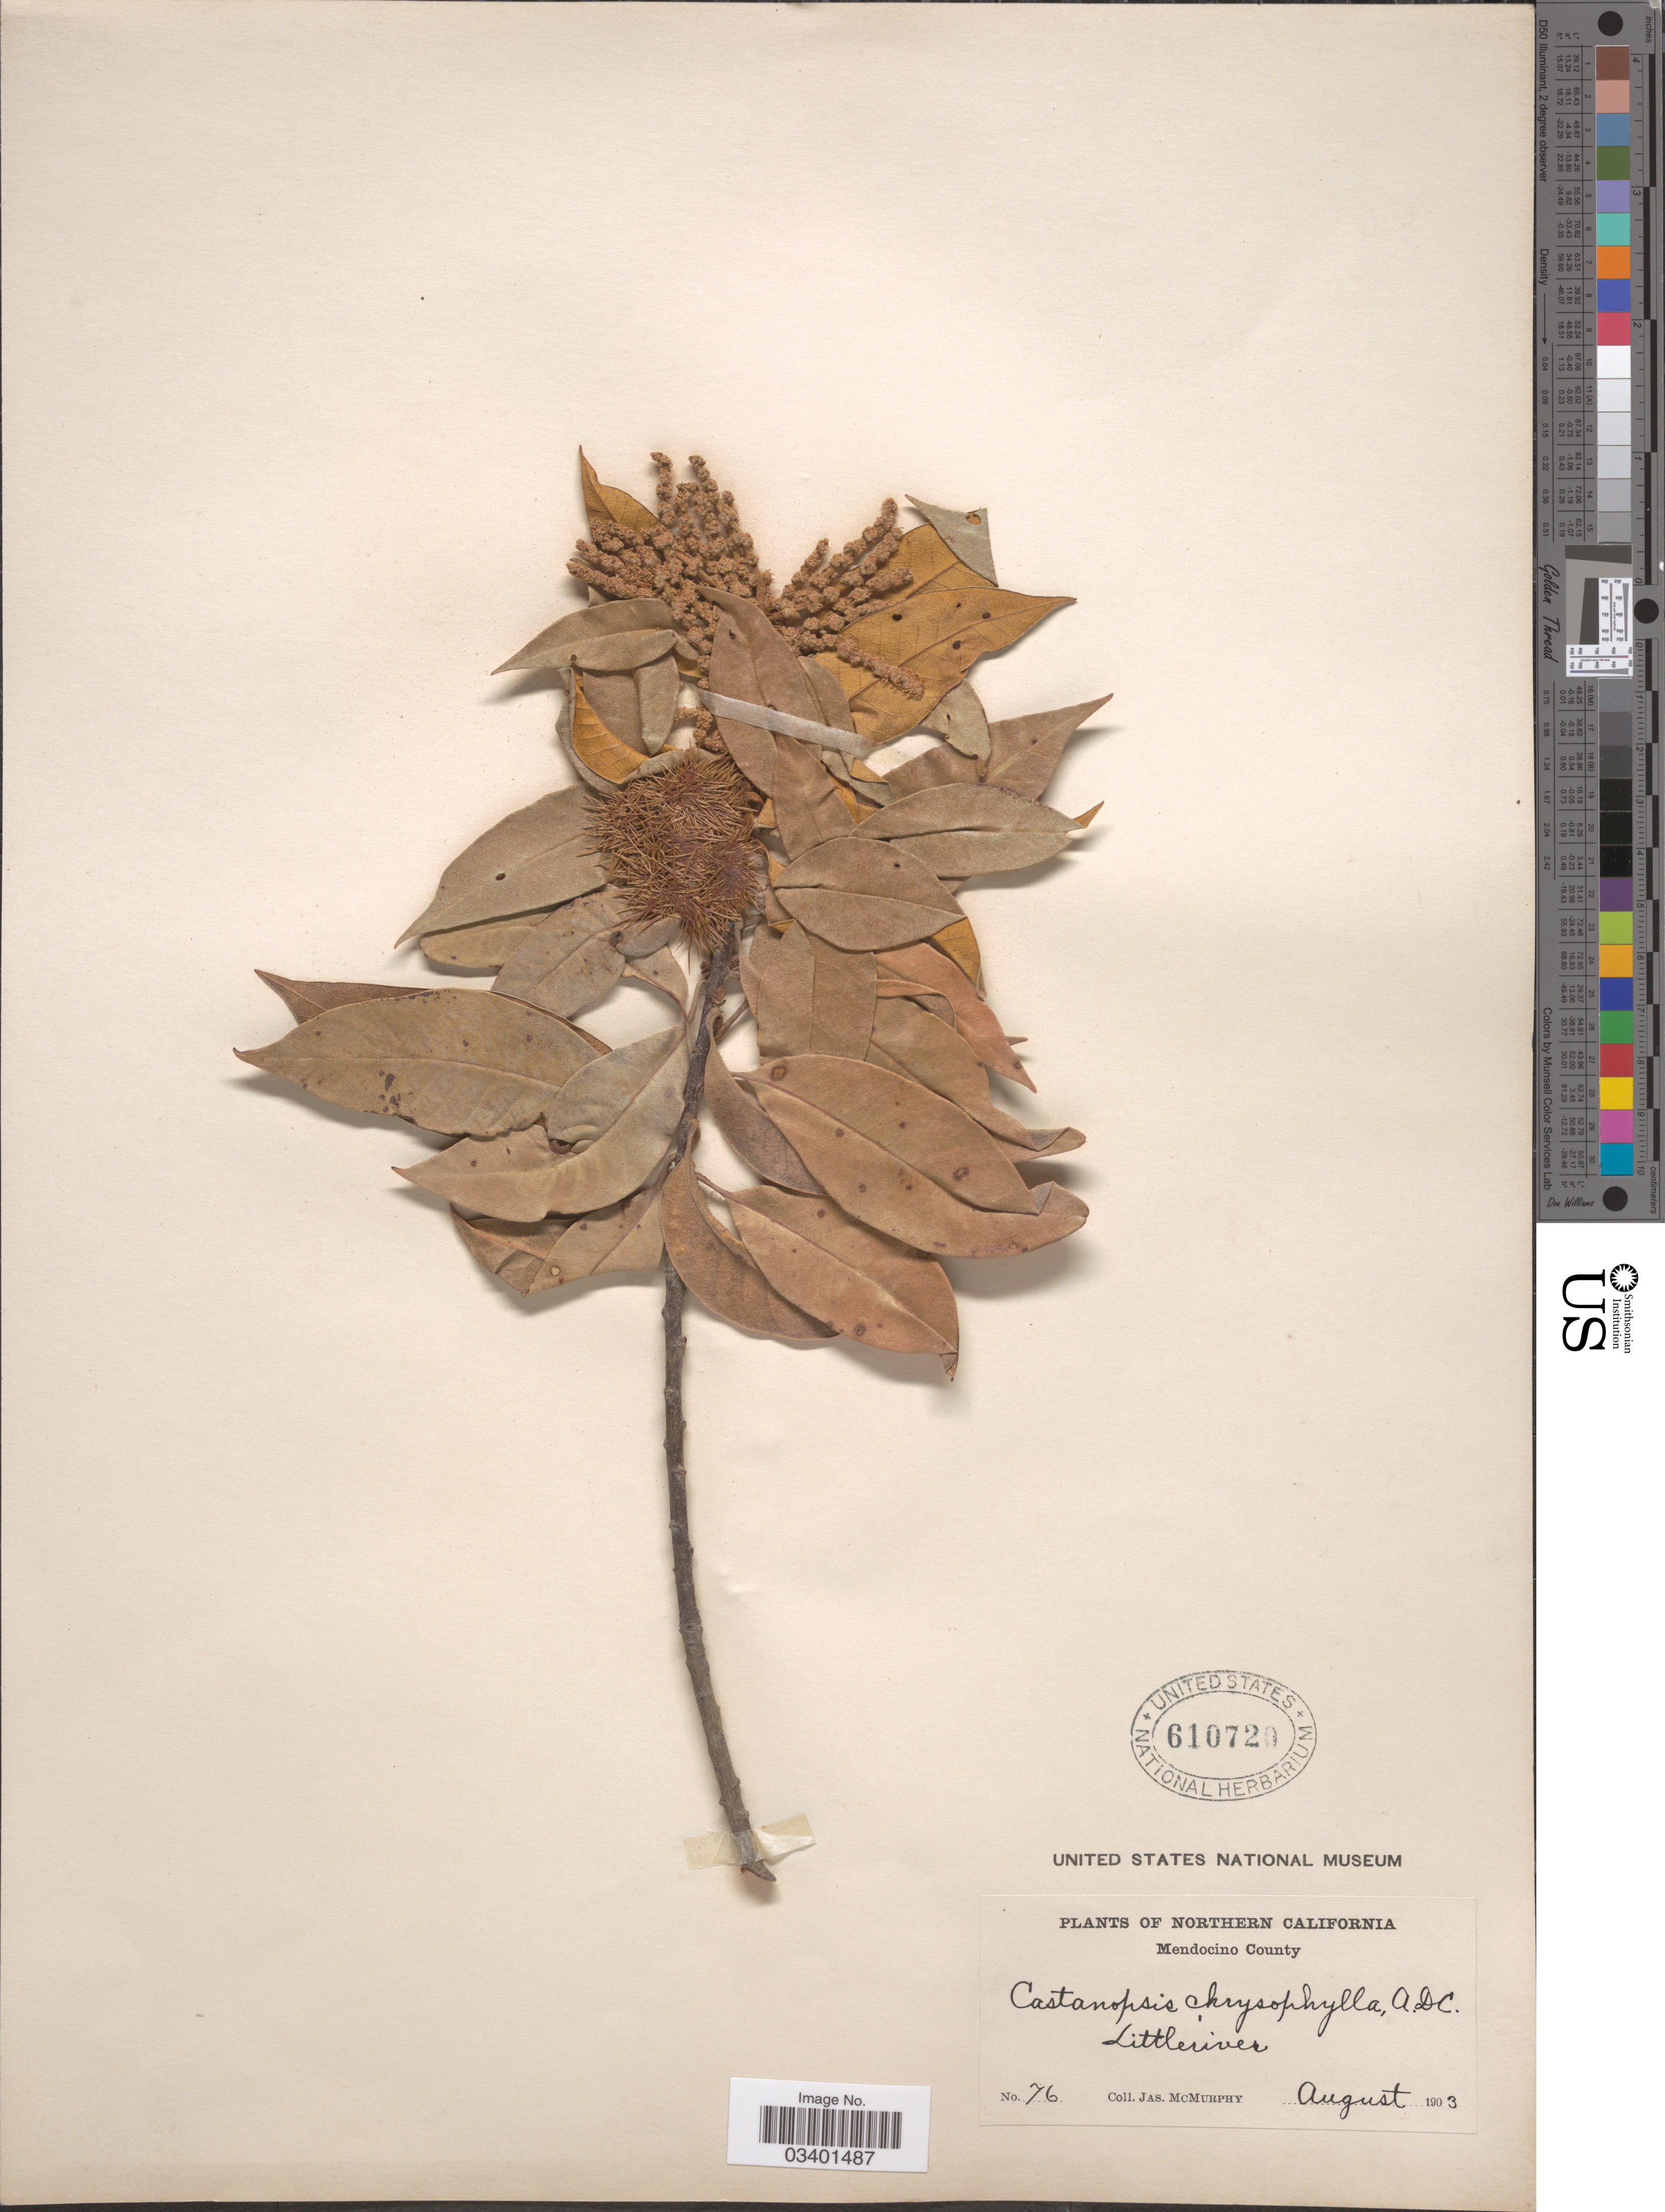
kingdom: Plantae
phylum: Tracheophyta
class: Magnoliopsida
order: Fagales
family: Fagaceae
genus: Chrysolepis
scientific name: Chrysolepis chrysophylla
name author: (Douglas ex Hook.) Hjelmq.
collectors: J. McMurphy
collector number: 76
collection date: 1903-08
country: United States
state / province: California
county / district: Mendocino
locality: Northern California. Mendocino County. Littleriver.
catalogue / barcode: US 610720